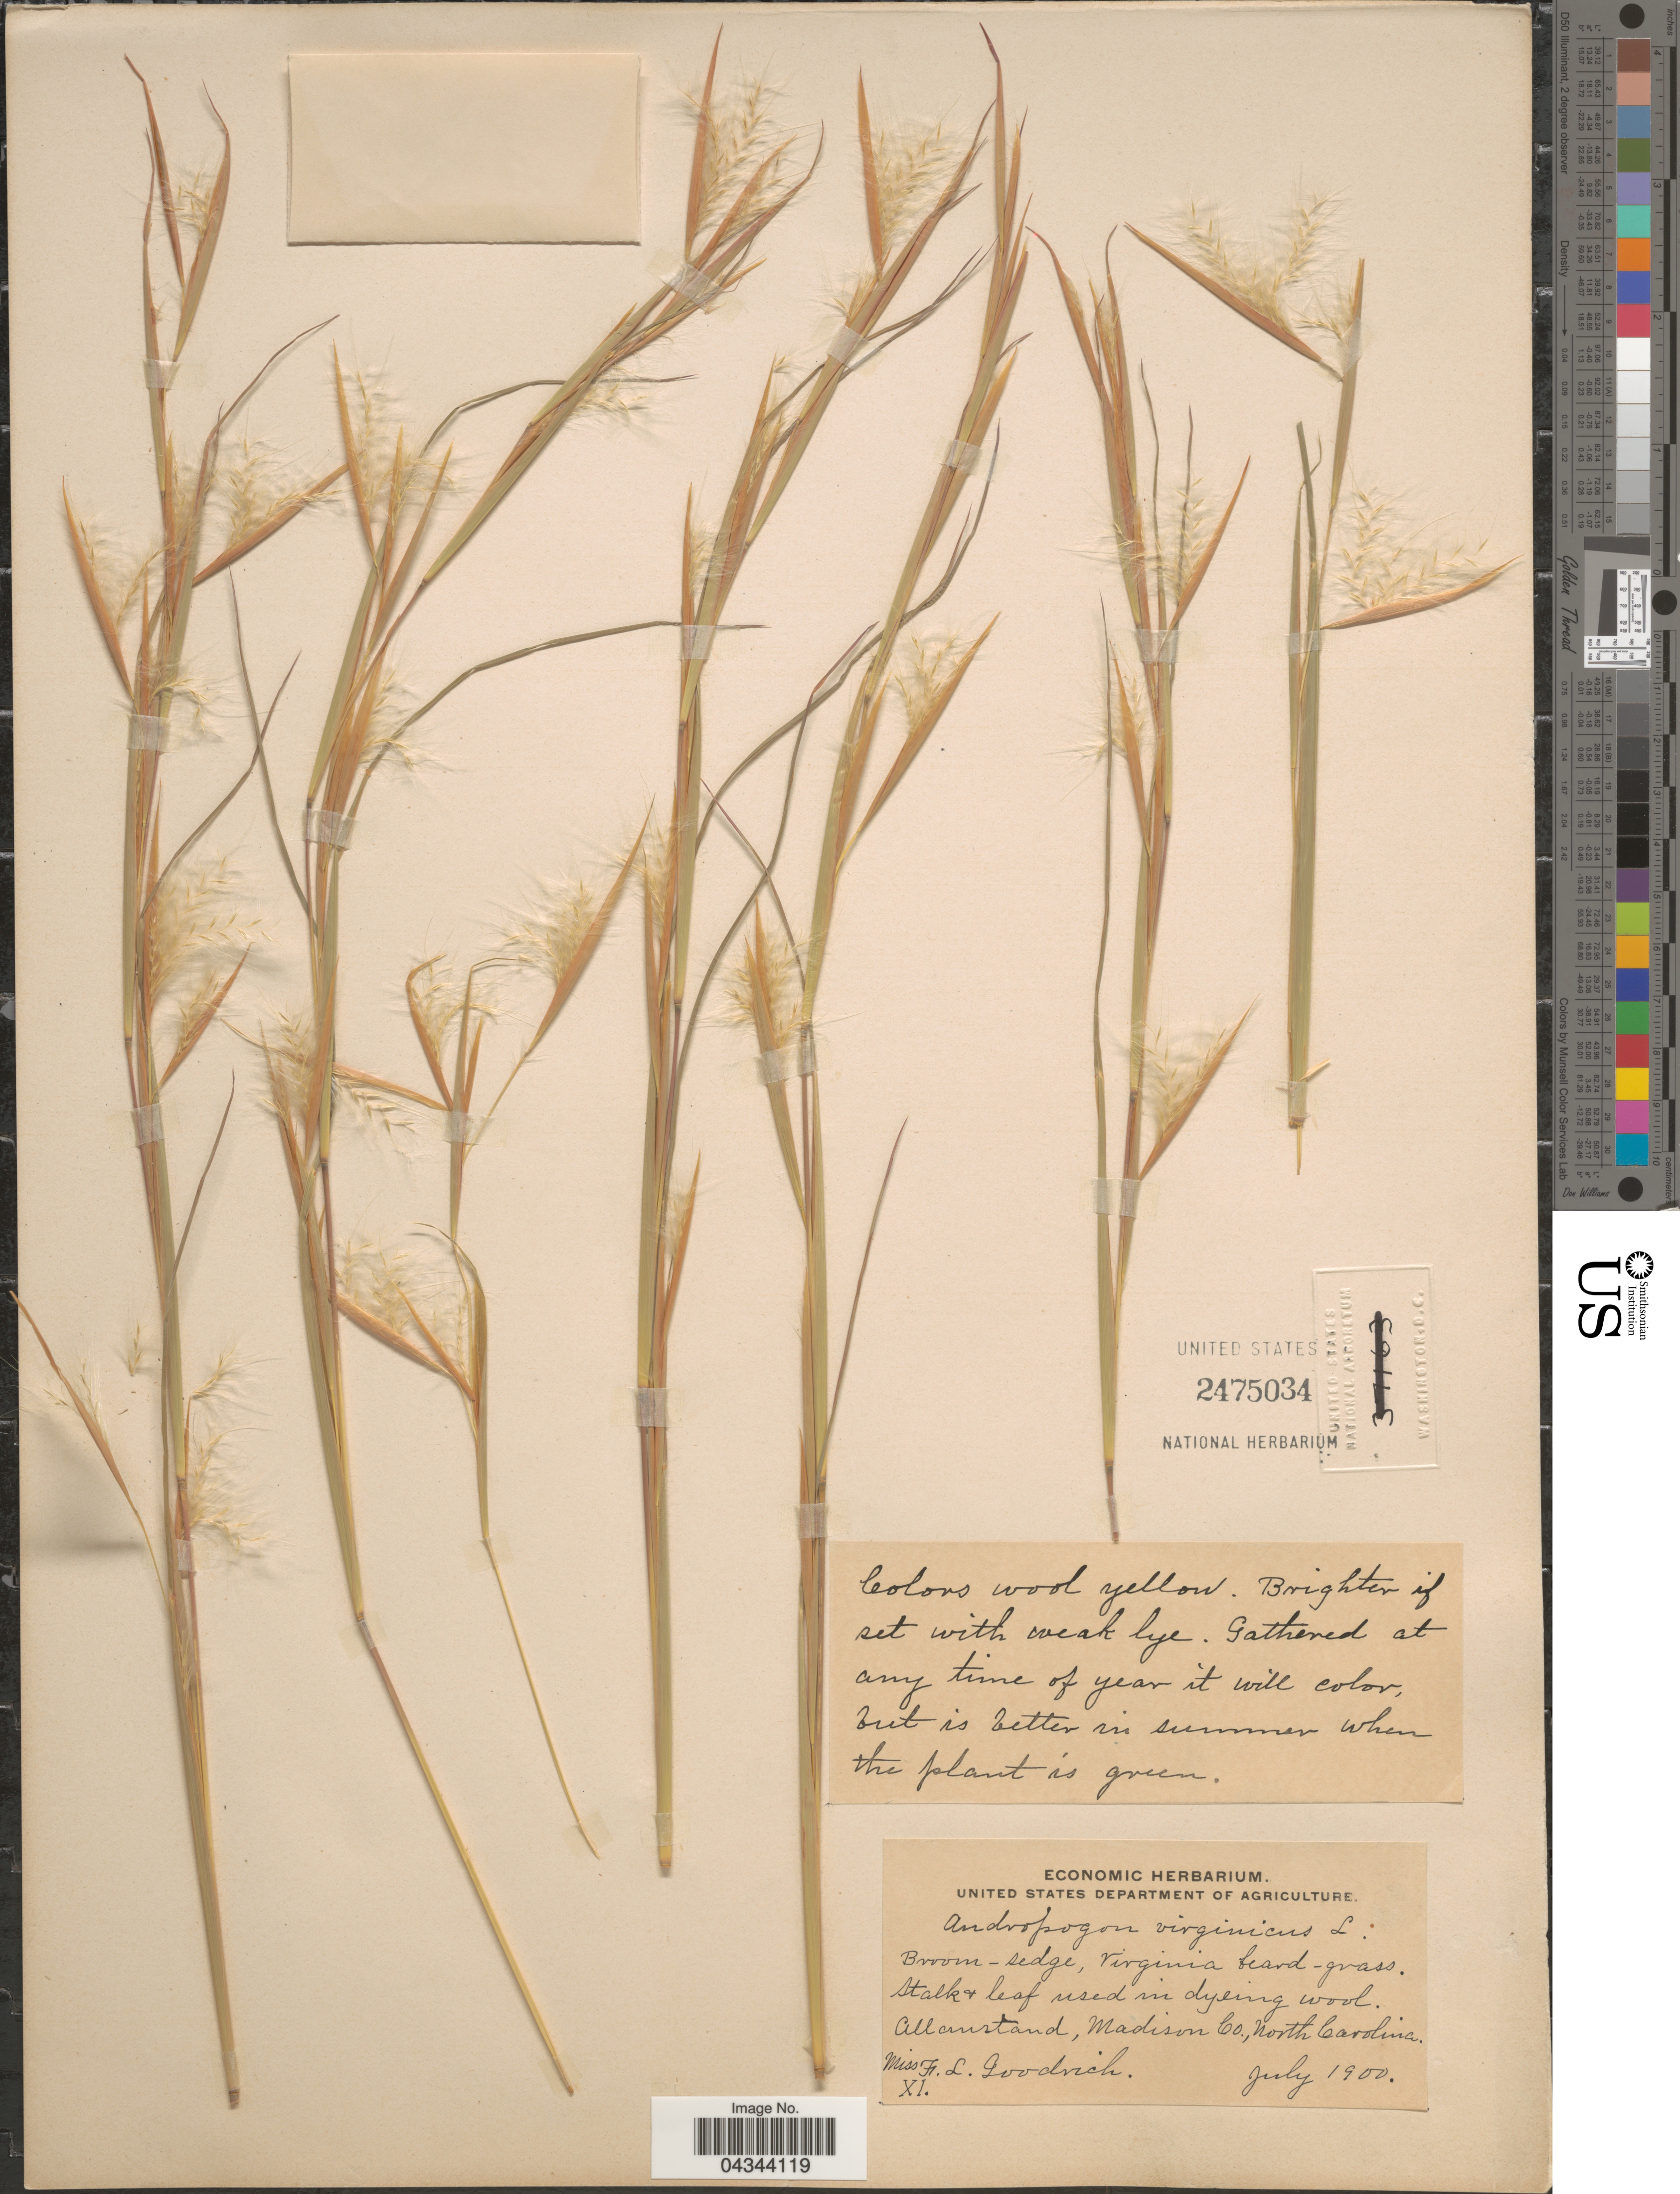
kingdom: Plantae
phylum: Tracheophyta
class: Liliopsida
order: Poales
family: Poaceae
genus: Andropogon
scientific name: Andropogon virginicus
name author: L.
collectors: F. Goodrich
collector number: XI?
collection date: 1900-07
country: United States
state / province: North Carolina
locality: Allanstand, Madison Co.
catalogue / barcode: US 2475034